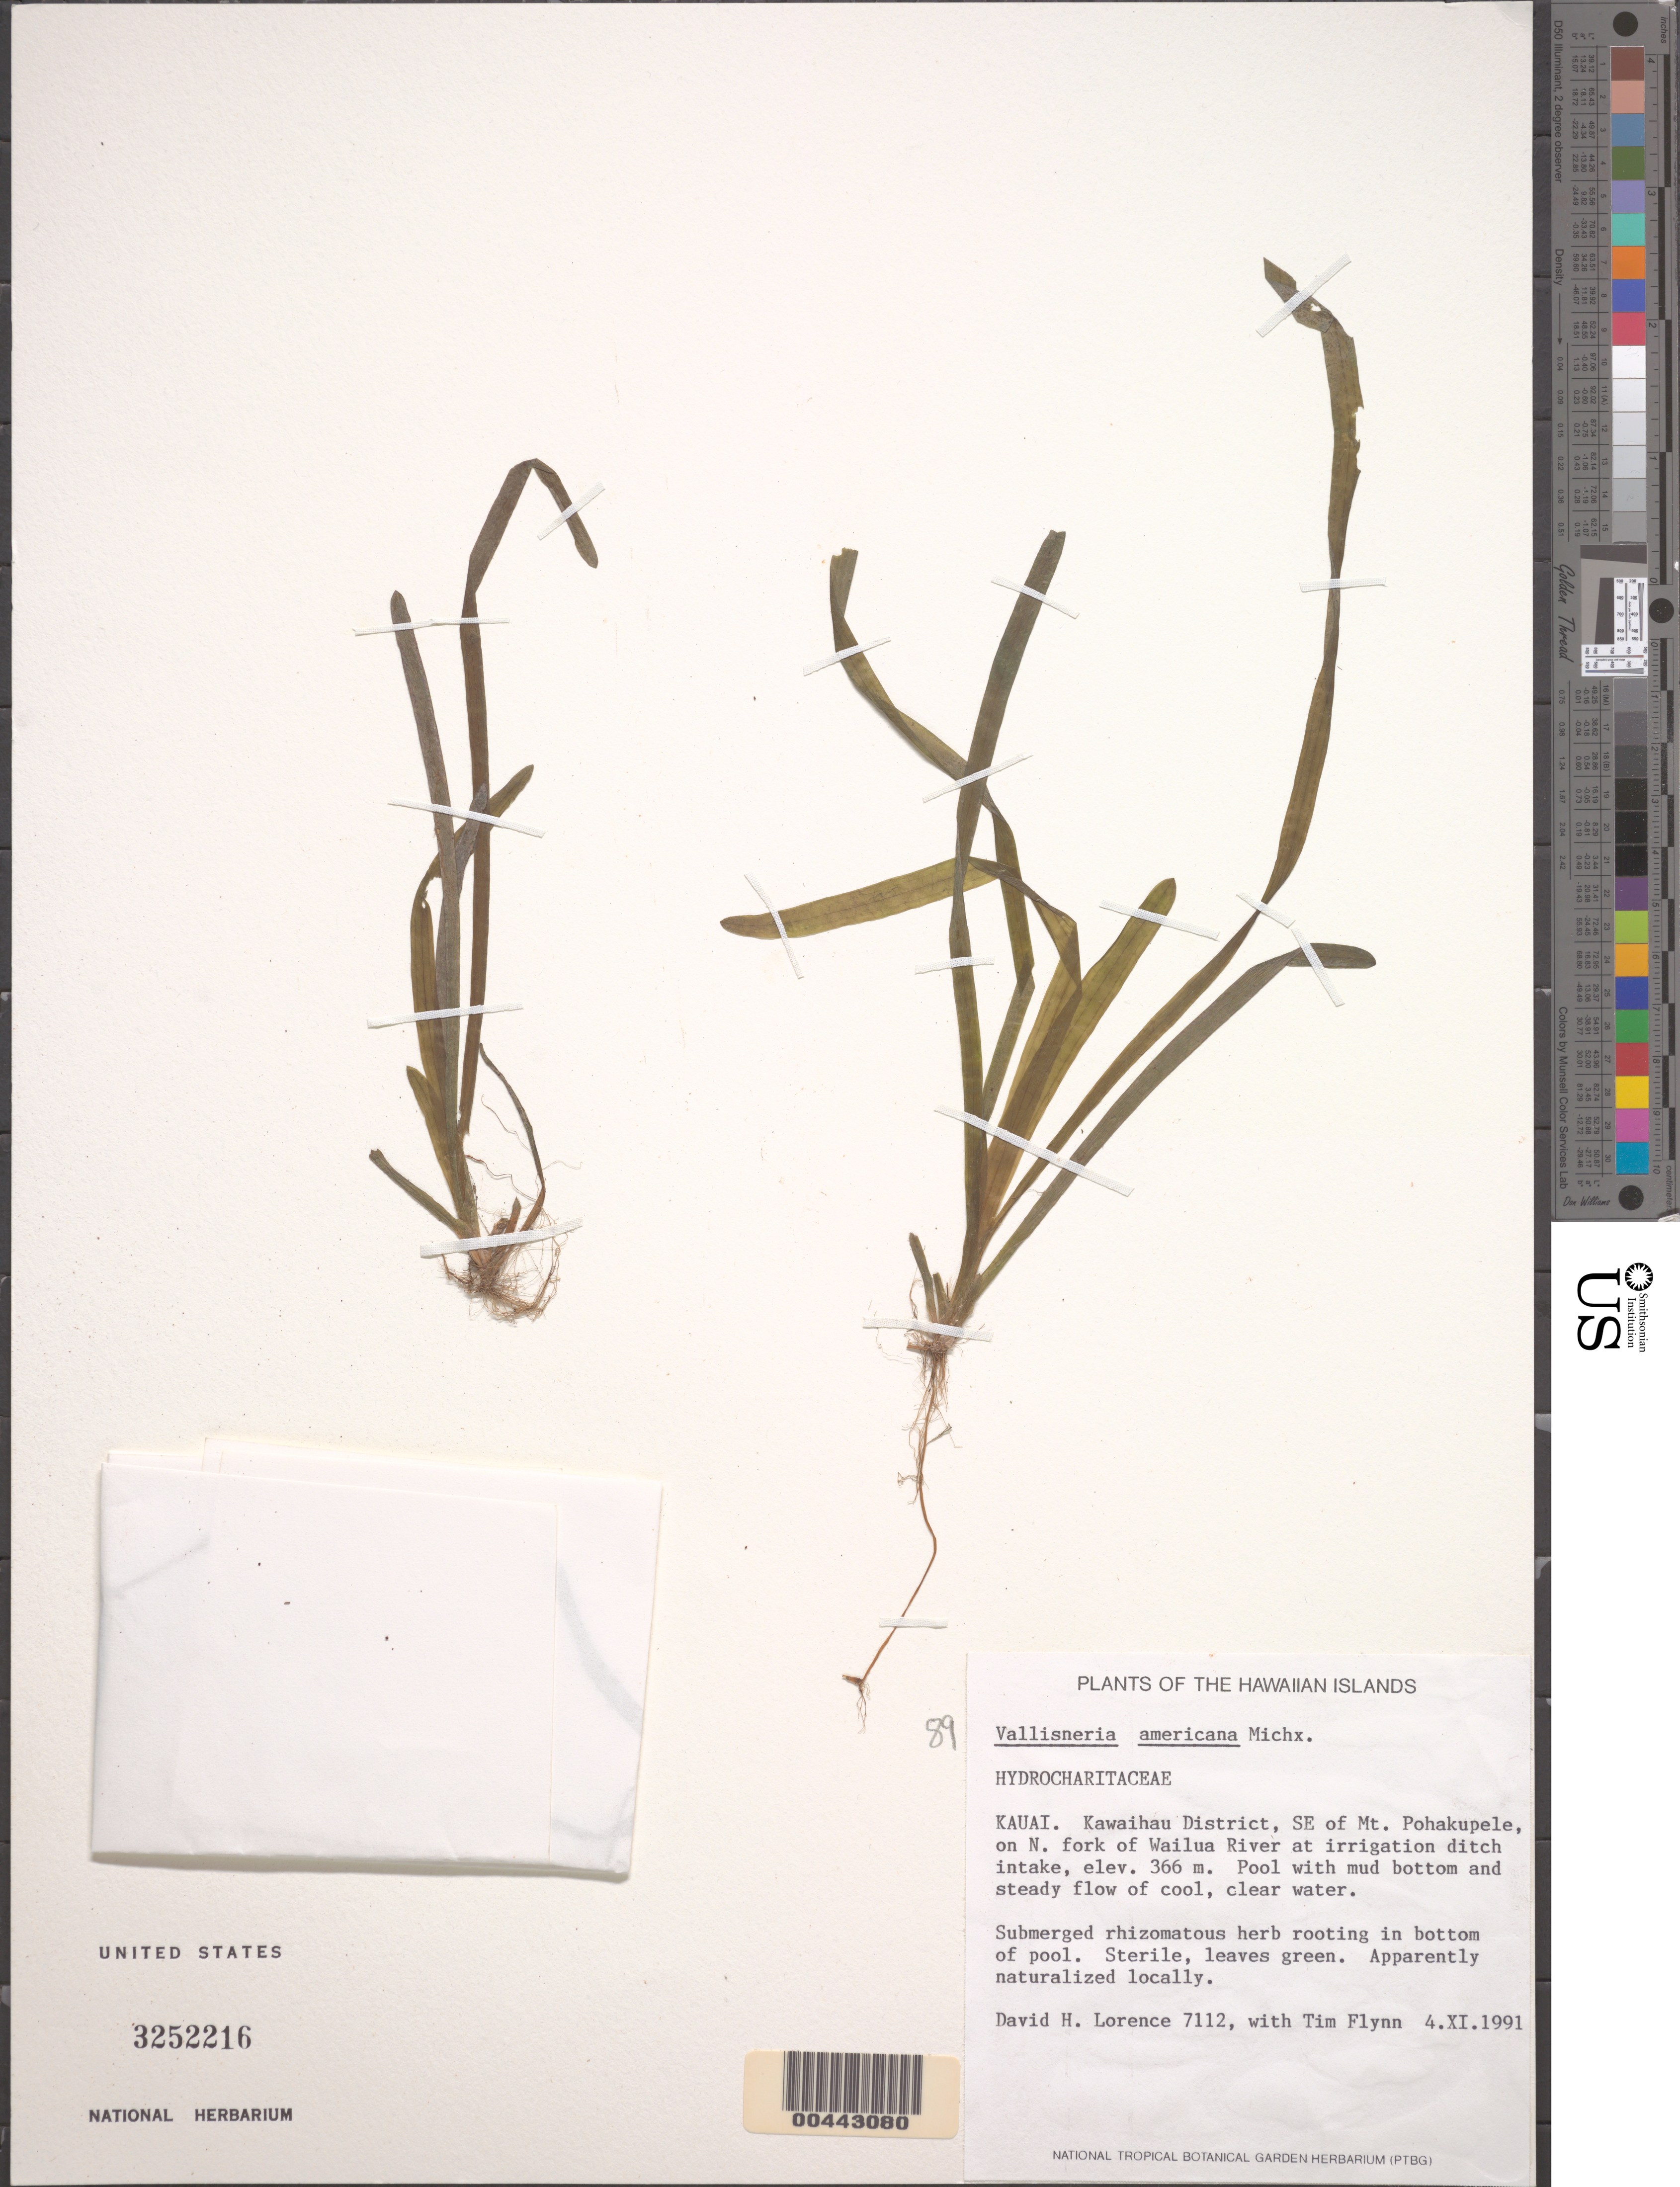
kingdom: Plantae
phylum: Tracheophyta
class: Liliopsida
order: Alismatales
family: Hydrocharitaceae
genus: Vallisneria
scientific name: Vallisneria americana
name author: Michx.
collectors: D. Lorence & T. W. Flynn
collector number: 7112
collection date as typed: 4 Nov 1991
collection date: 1991-11-04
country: United States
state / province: Hawaii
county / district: Kauai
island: Kaua'i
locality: Kawaihau District, southeast of Mt. Pohakupele, on north fork of Wailua River at irrigation ditch intake.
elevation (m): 366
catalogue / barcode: US 3252216